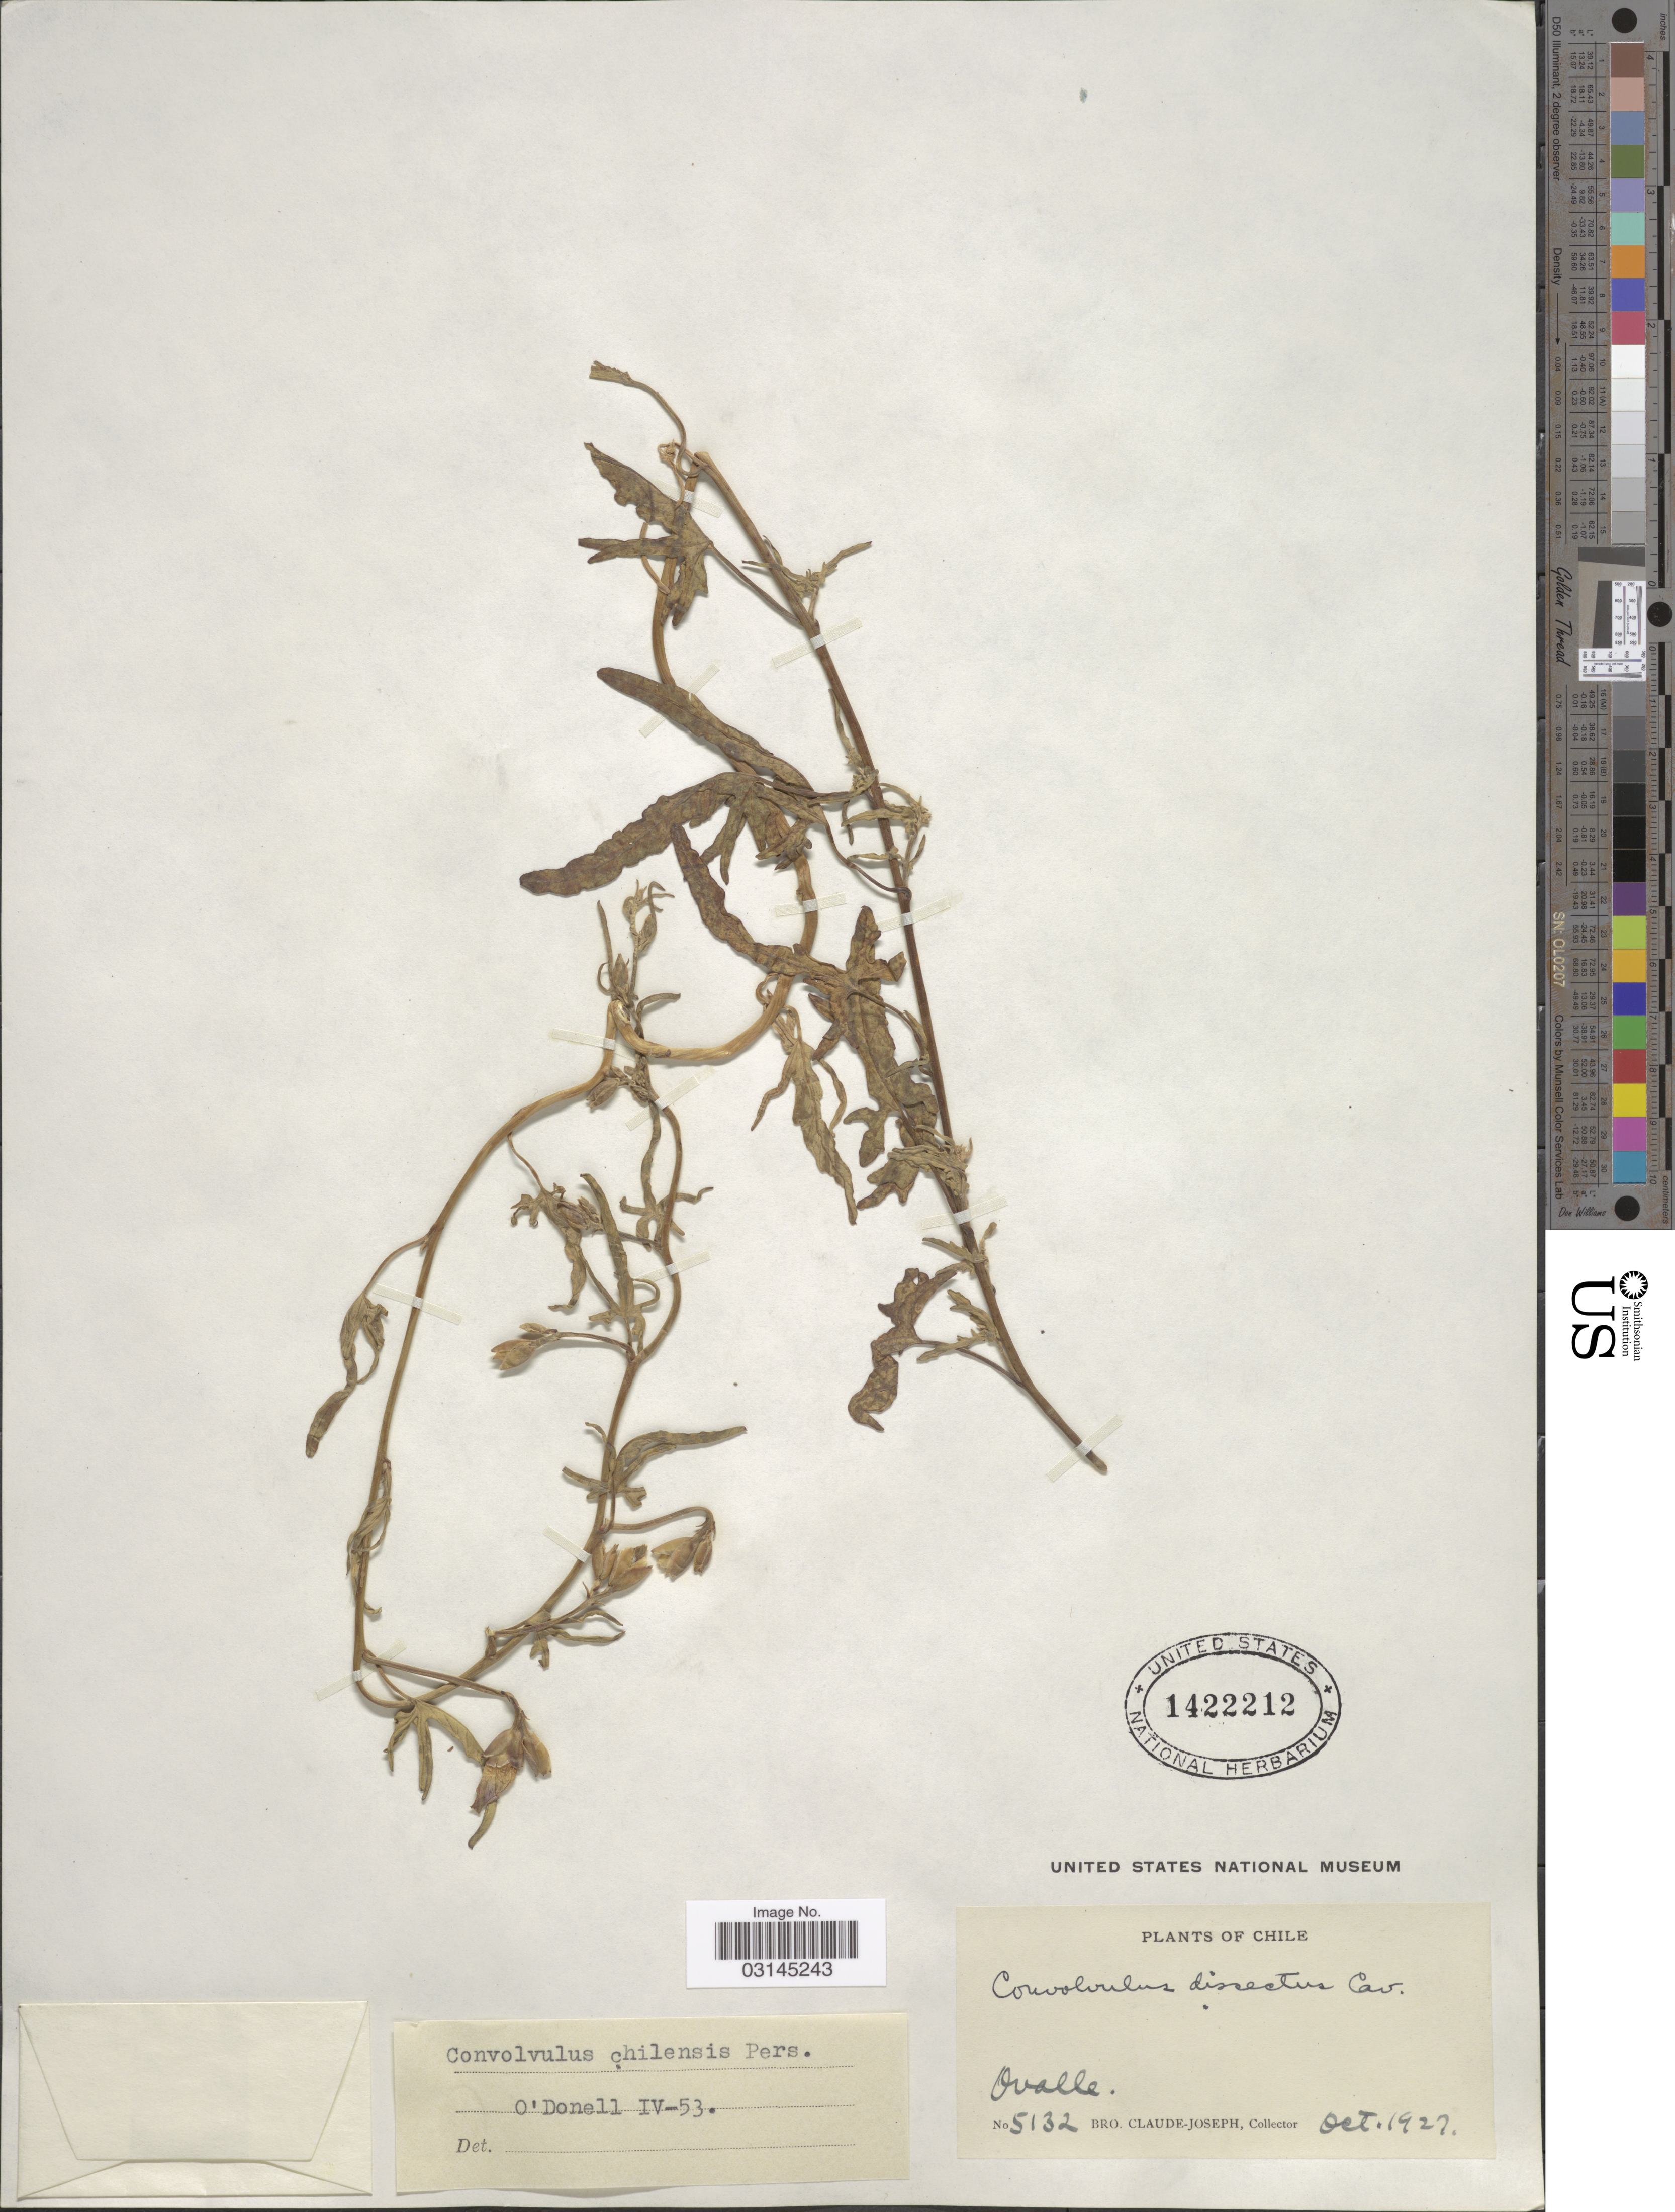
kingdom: Plantae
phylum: Tracheophyta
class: Magnoliopsida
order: Solanales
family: Convolvulaceae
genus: Convolvulus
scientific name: Convolvulus chilensis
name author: Pers.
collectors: Bro. Claude-Joseph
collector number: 5132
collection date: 1927-10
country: Chile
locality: Ovalle.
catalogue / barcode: US 1422212